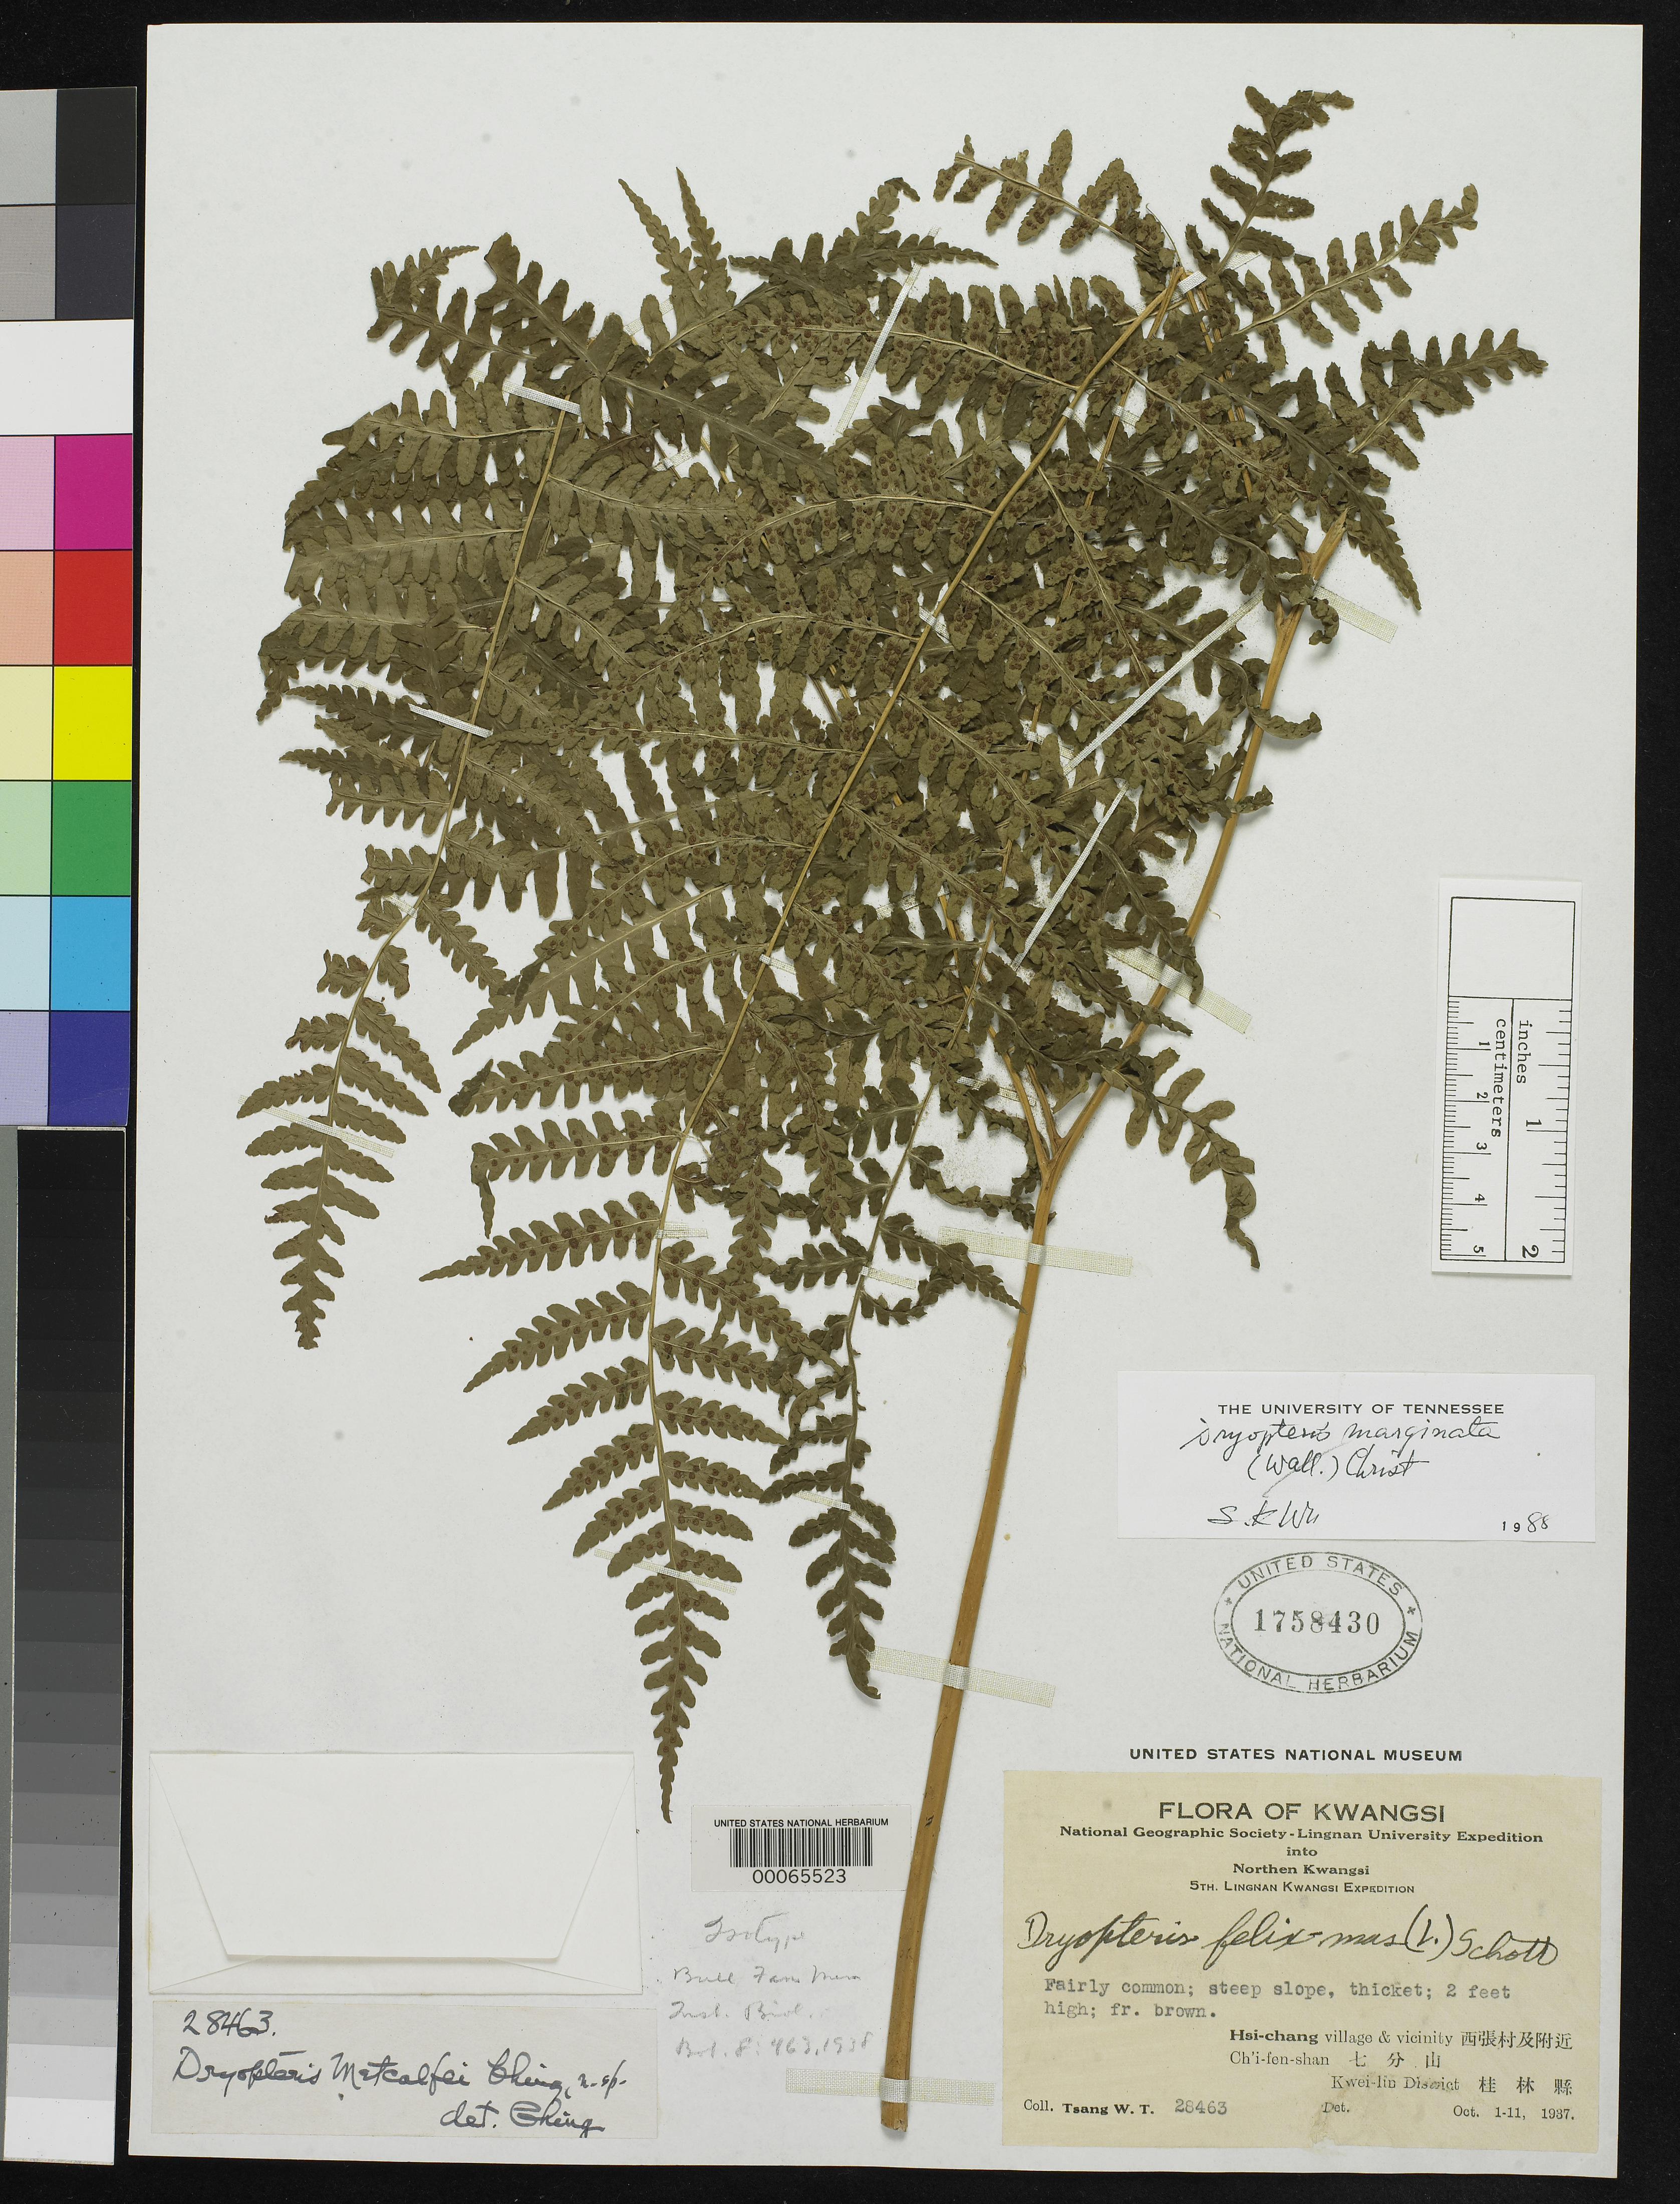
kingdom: Plantae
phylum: Tracheophyta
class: Polypodiopsida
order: Polypodiales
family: Dryopteridaceae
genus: Dryopteris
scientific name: Dryopteris metcalfei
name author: Ching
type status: Type Collection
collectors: W. T. Tsang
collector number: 28463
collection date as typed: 01 Oct 1937 to 11 Oct 1937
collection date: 1937-10-01/1937-10-11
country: China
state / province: Guangxi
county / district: Kwei-Lin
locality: Hsi-chiang village & vicinity.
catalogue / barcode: US 1758430